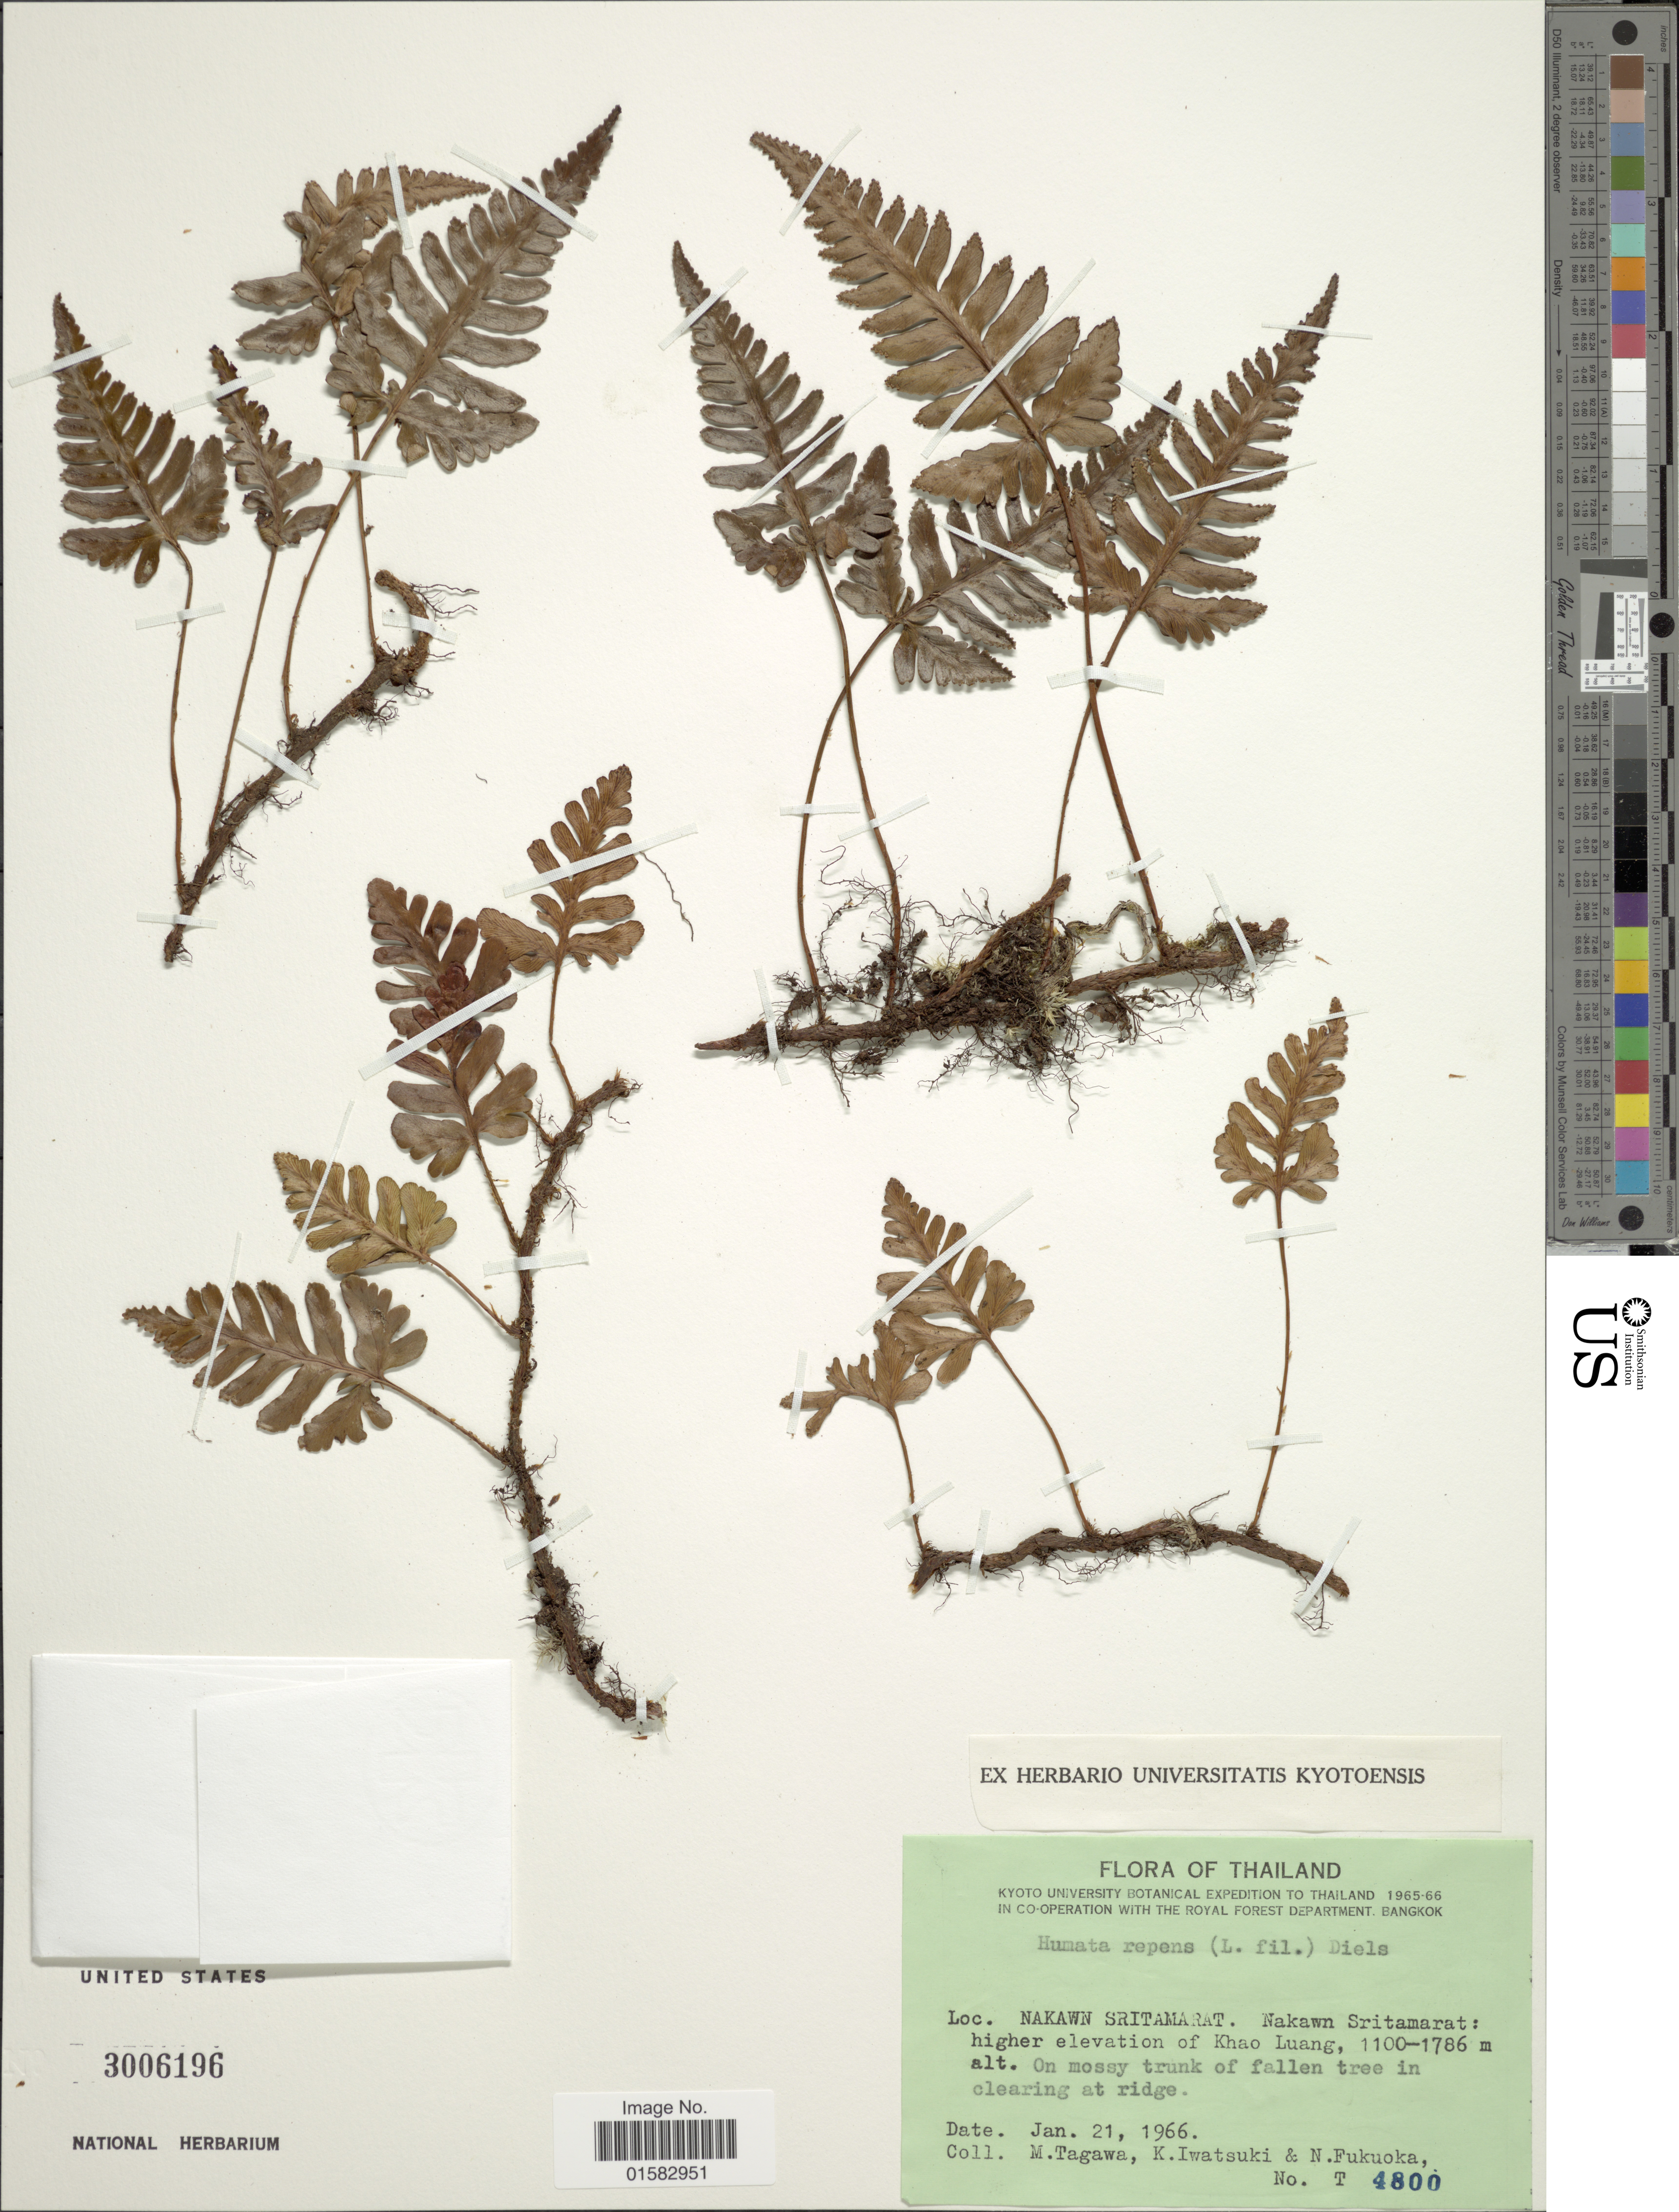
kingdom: Plantae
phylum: Tracheophyta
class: Polypodiopsida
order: Polypodiales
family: Davalliaceae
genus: Davallia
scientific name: Davallia repens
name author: (L. f.) Kuhn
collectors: M. Tagawa, K. Iwatsuki & N. Fukuoka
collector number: T4800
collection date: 1966-01-21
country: Thailand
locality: Nakwan Sritamarat, Khao Luang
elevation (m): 1100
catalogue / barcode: US 3006196